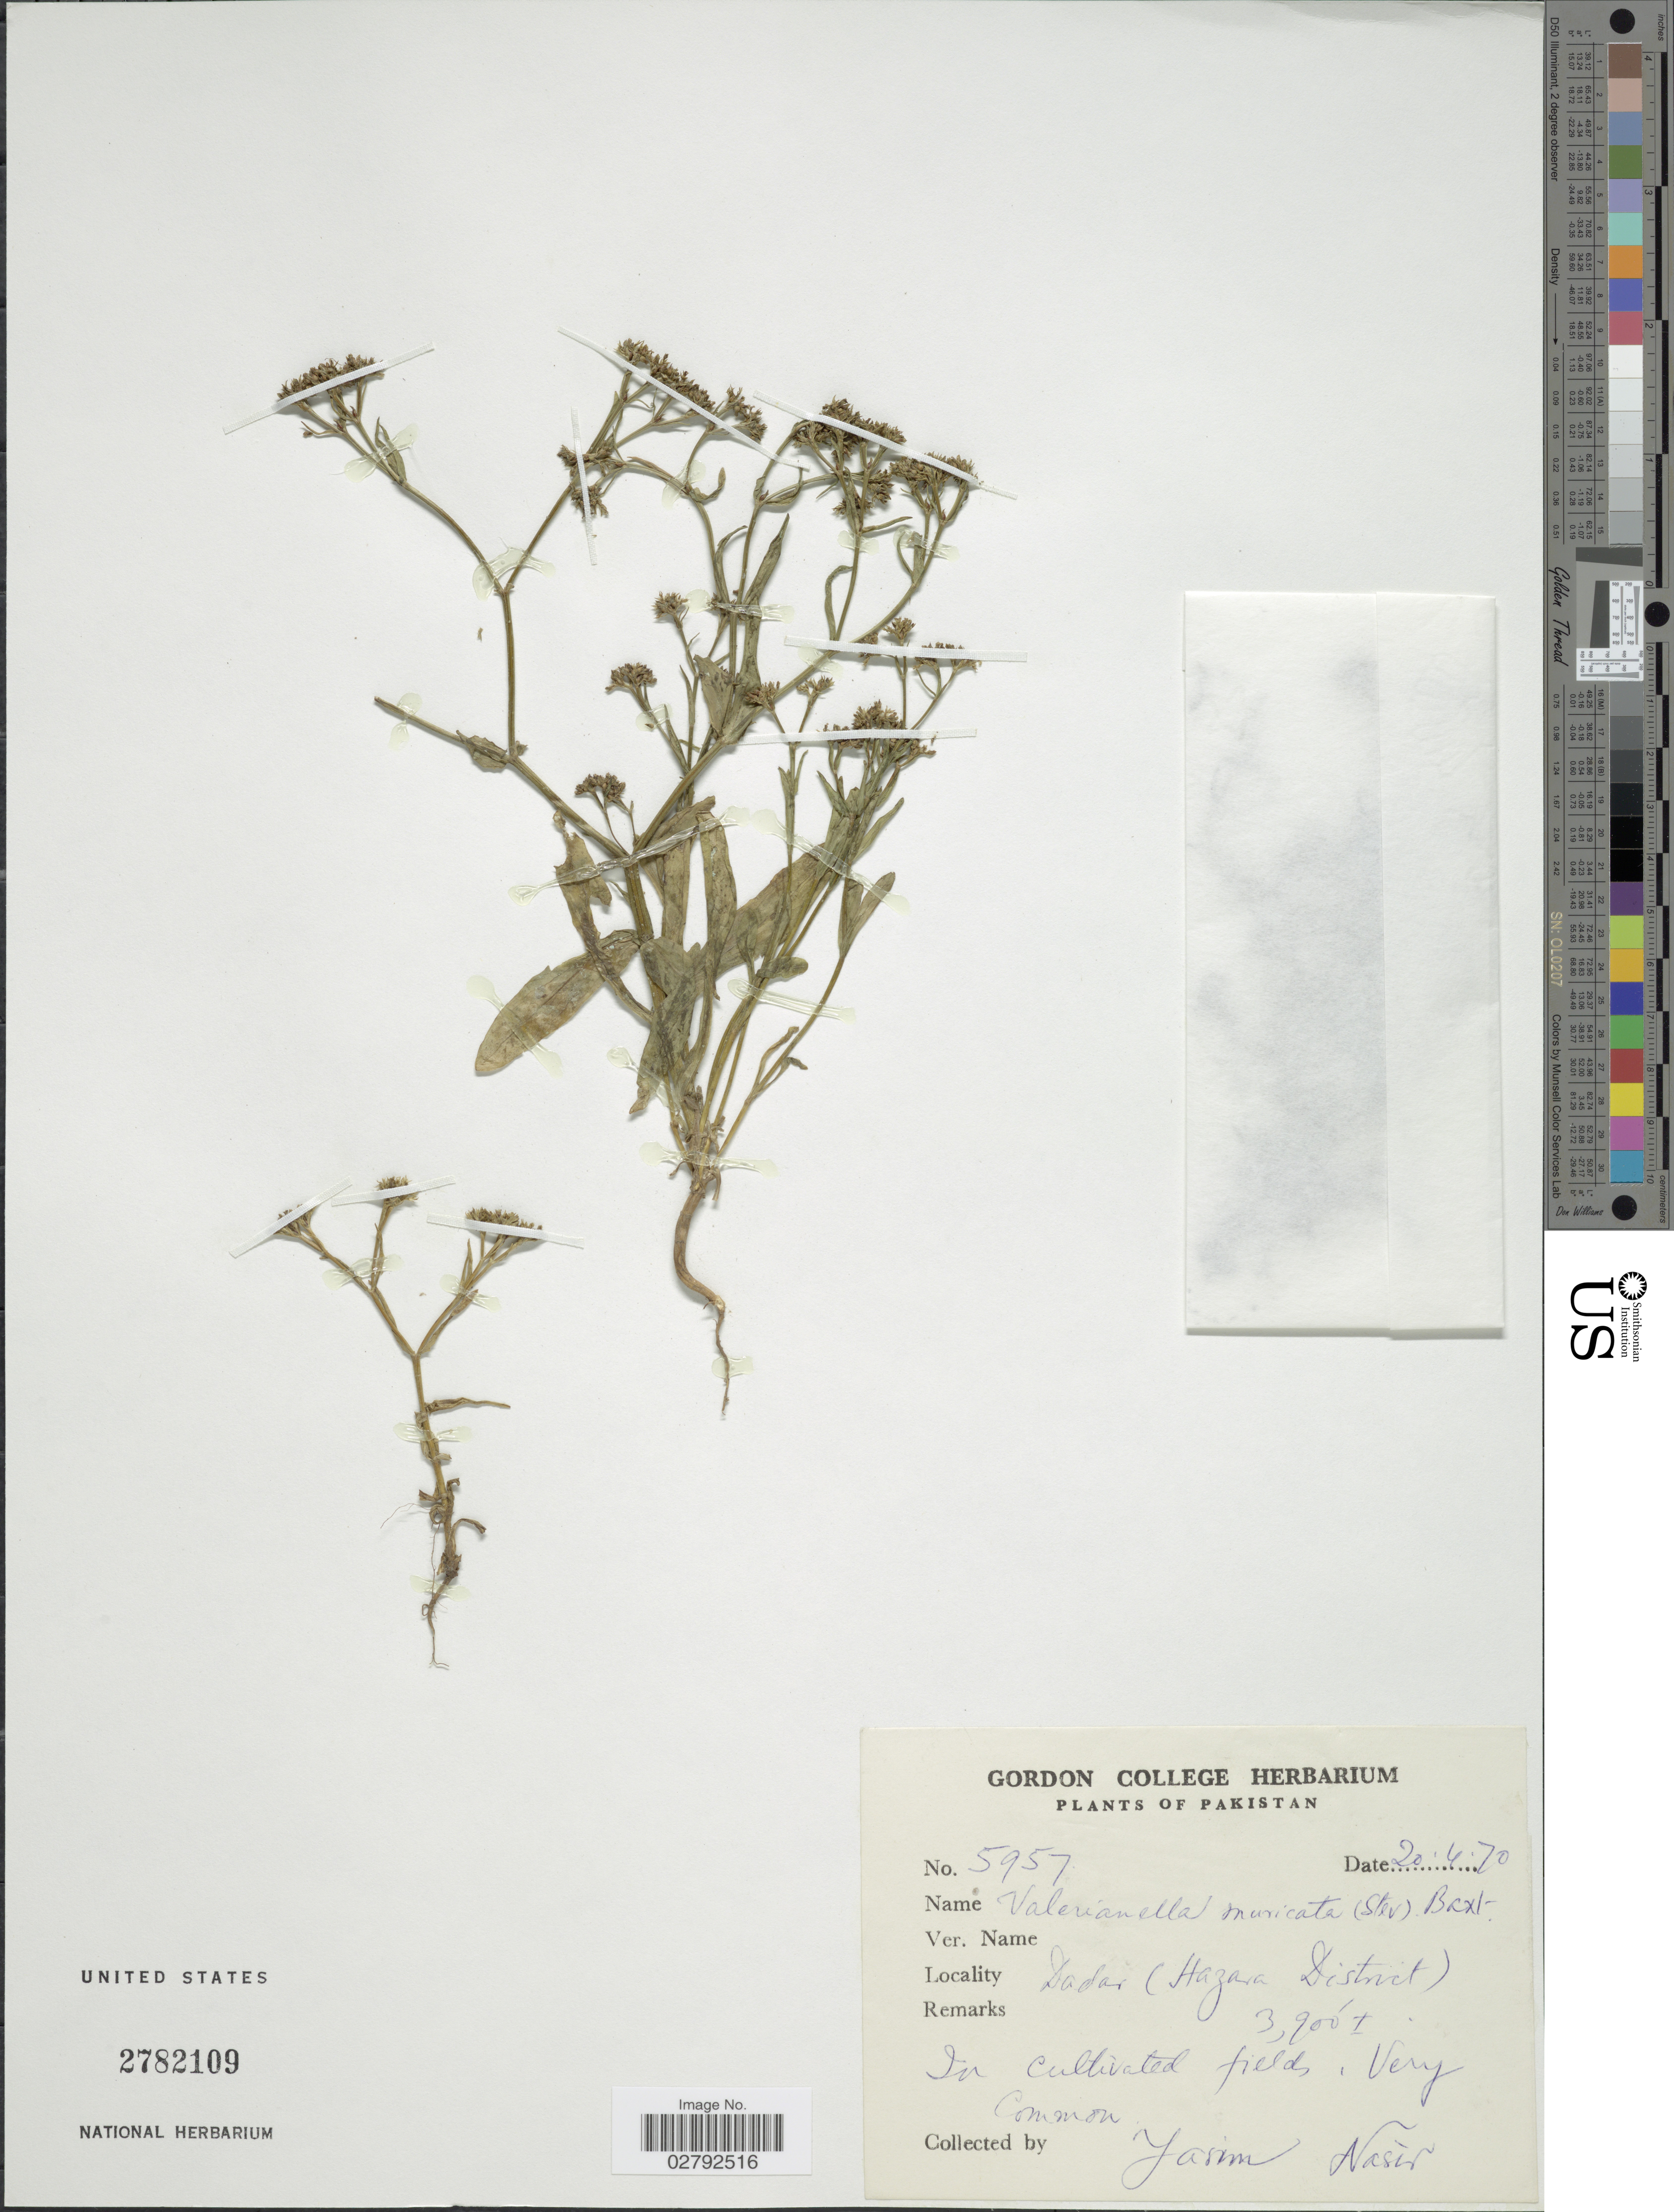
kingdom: Plantae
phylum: Tracheophyta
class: Magnoliopsida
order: Dipsacales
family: Caprifoliaceae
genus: Valerianella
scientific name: Valerianella muricata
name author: (Steven ex M. Bieb.) W.H. Baxter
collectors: Y. Nasir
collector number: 5957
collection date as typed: Transcribed d/m/y: 20/4/70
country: Pakistan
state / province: Khyber Pakhtunkhwa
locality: Dadar (Hazara District). In cultivated fields.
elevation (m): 1189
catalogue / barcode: US 2782109